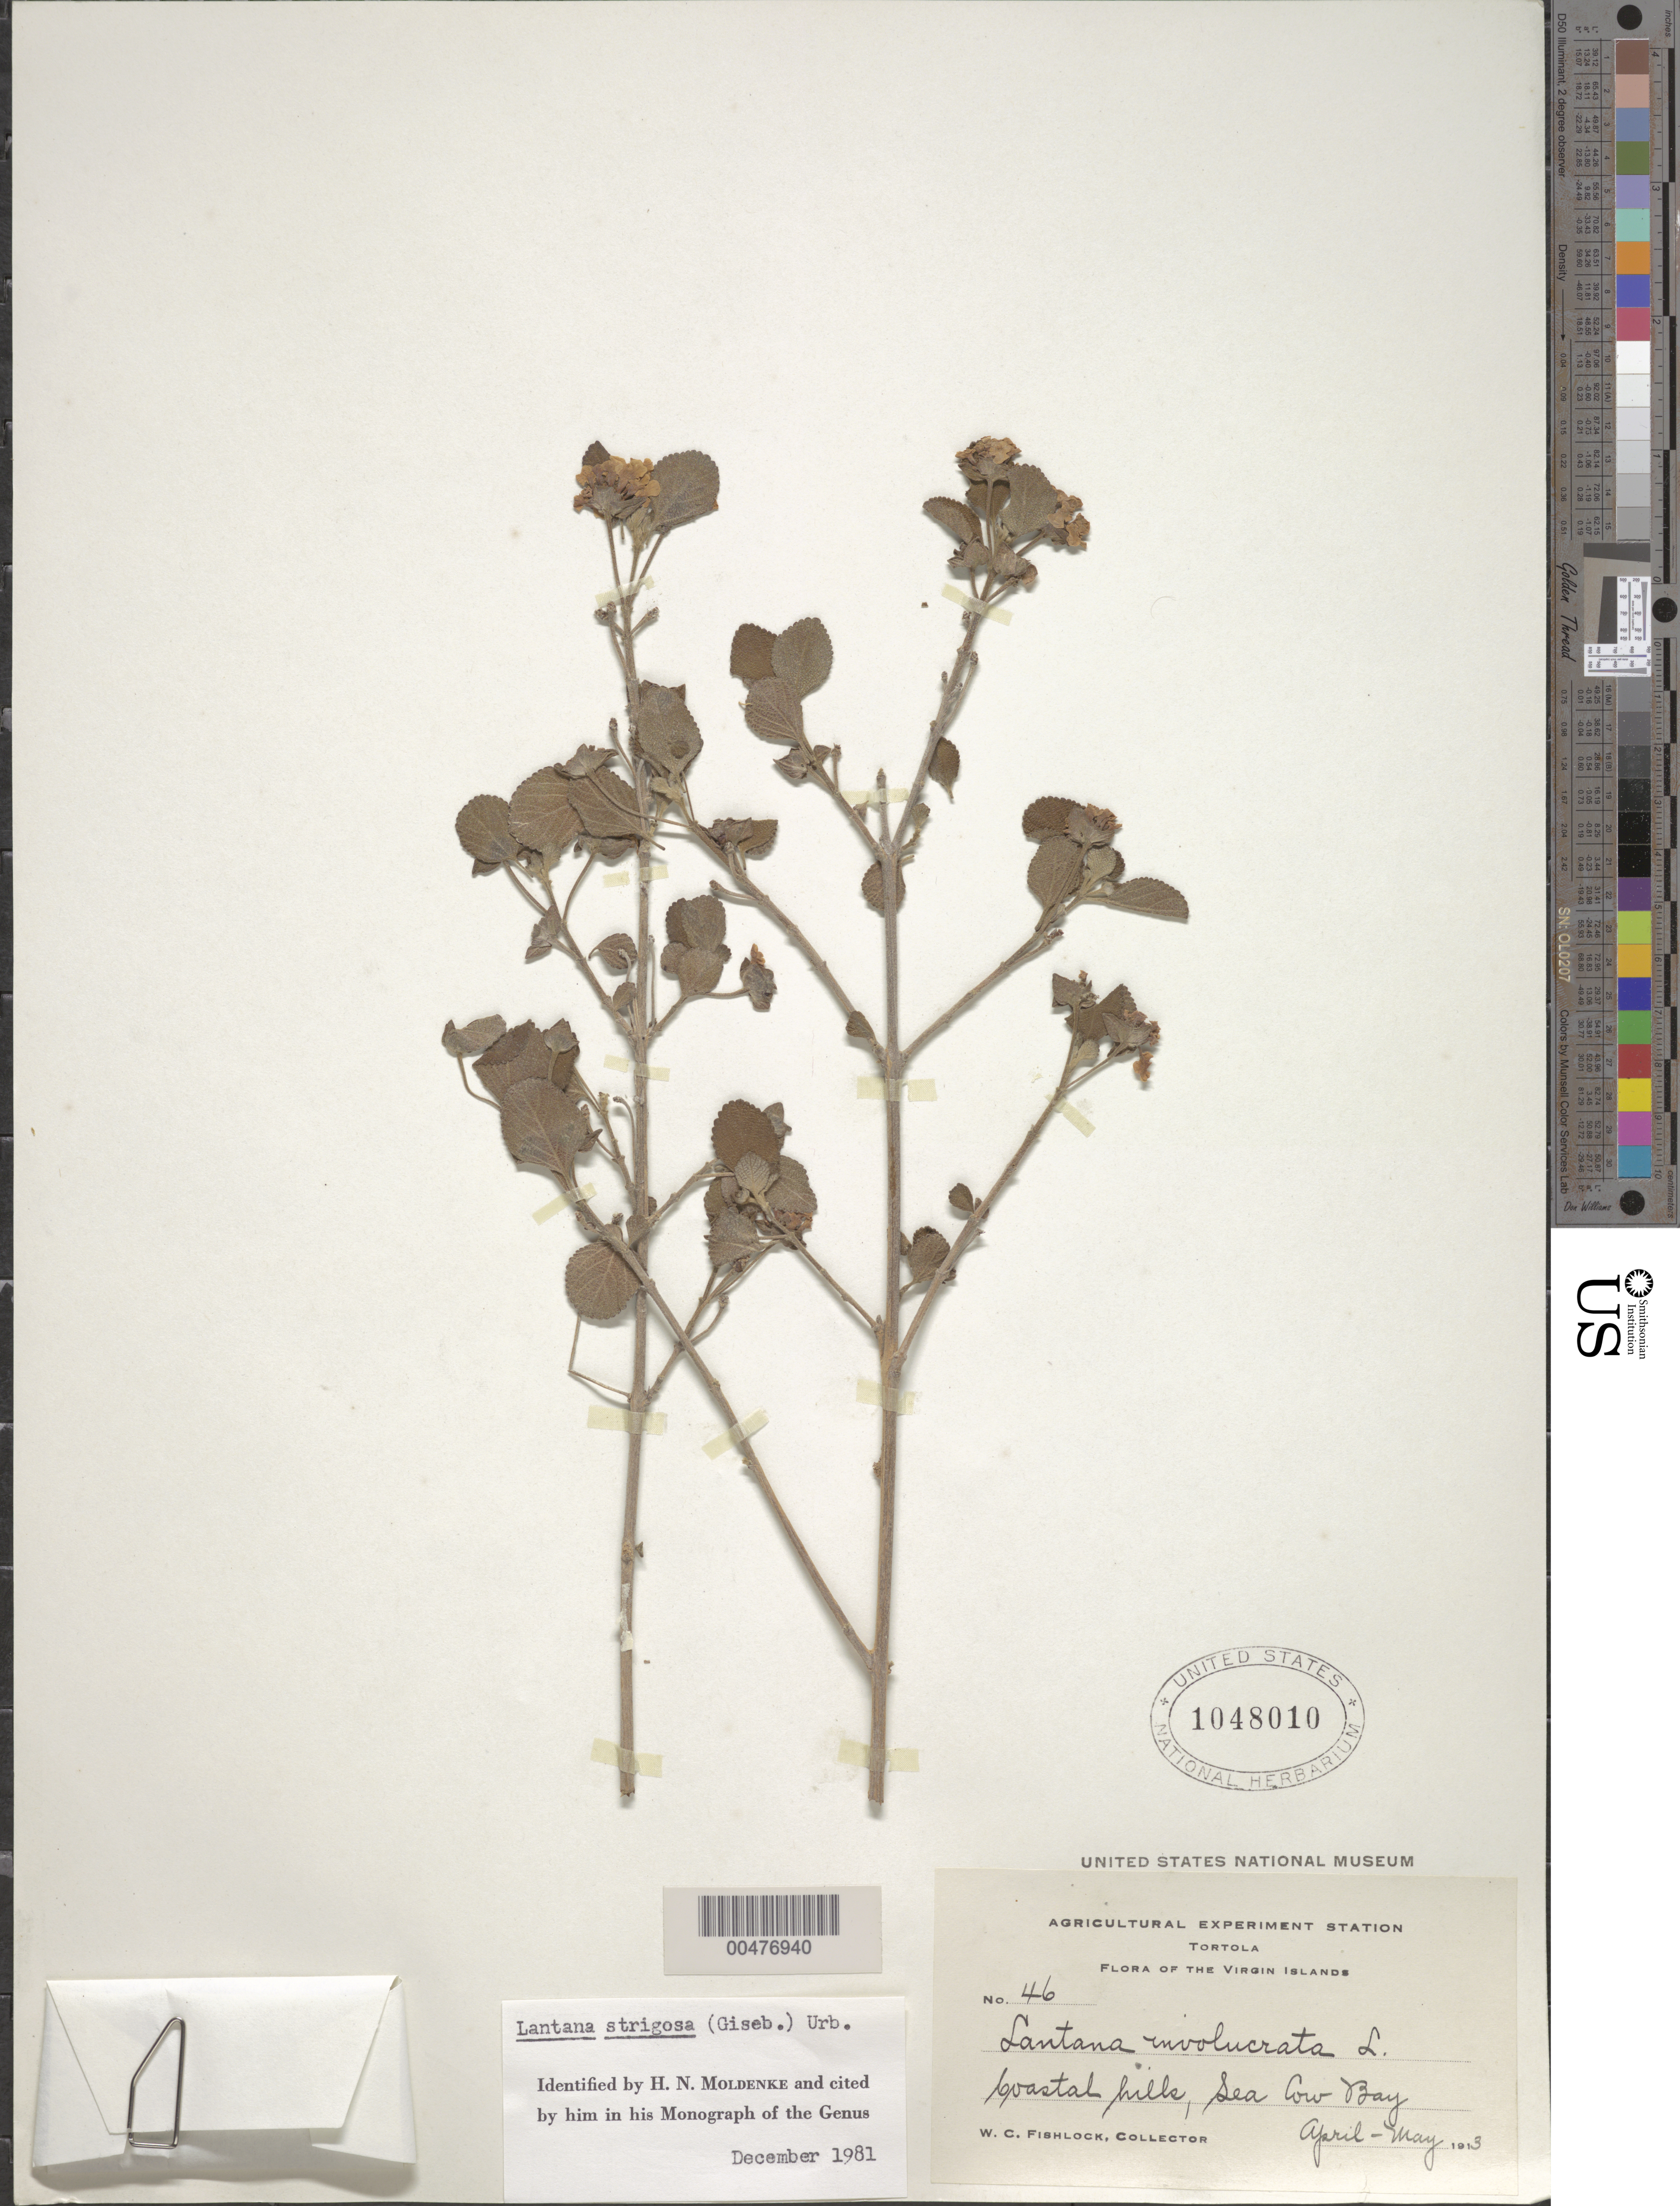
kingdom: Plantae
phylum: Tracheophyta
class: Magnoliopsida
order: Malpighiales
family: Malpighiaceae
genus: Byrsonima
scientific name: Byrsonima lucida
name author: (Mill.) DC.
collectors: W. Fishlock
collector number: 46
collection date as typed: Oct 1918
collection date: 1918-10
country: British Virgin Islands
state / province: Anegada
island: Anegada Island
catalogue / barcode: US 1048010